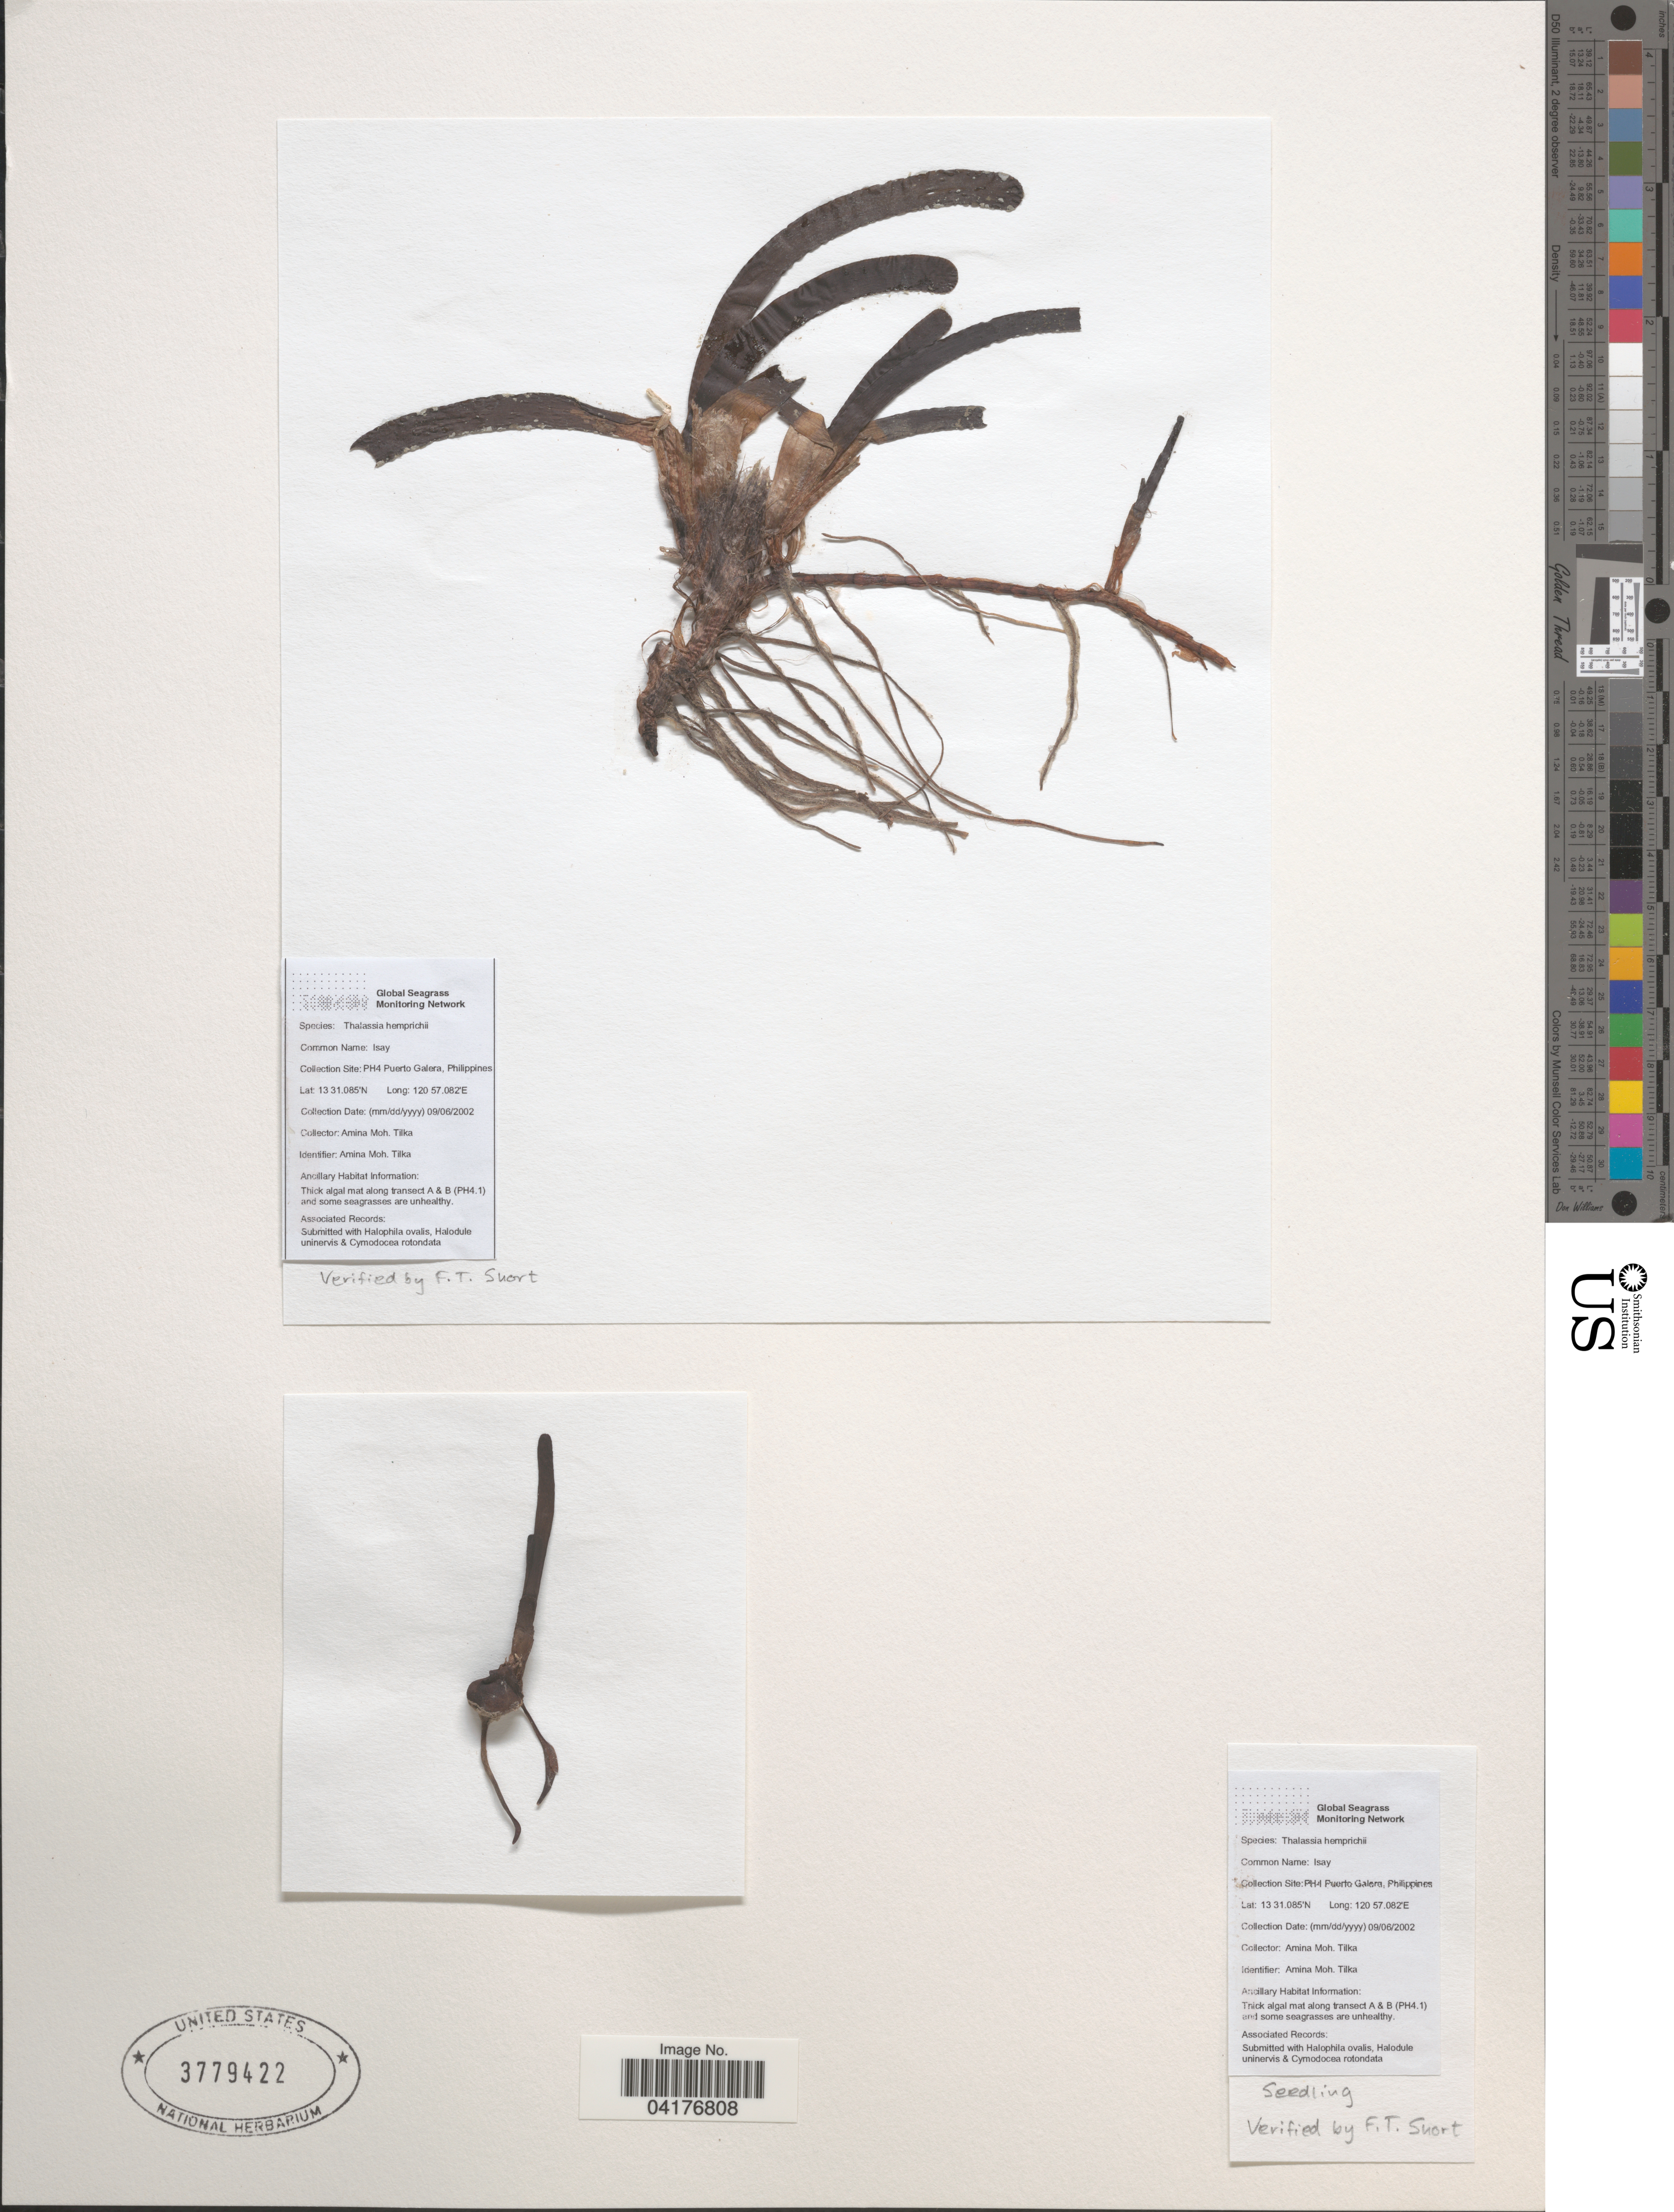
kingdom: Plantae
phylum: Tracheophyta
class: Liliopsida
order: Alismatales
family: Hydrocharitaceae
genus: Enhalus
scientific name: Enhalus acoroides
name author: (L. f.) Royle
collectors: A. Tilka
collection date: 2002-09-06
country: Philippines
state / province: Mimaropa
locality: PH4 Puerto Galera. Thick algal mat along transect A & B (PH4.1).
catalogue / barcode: US 3779422